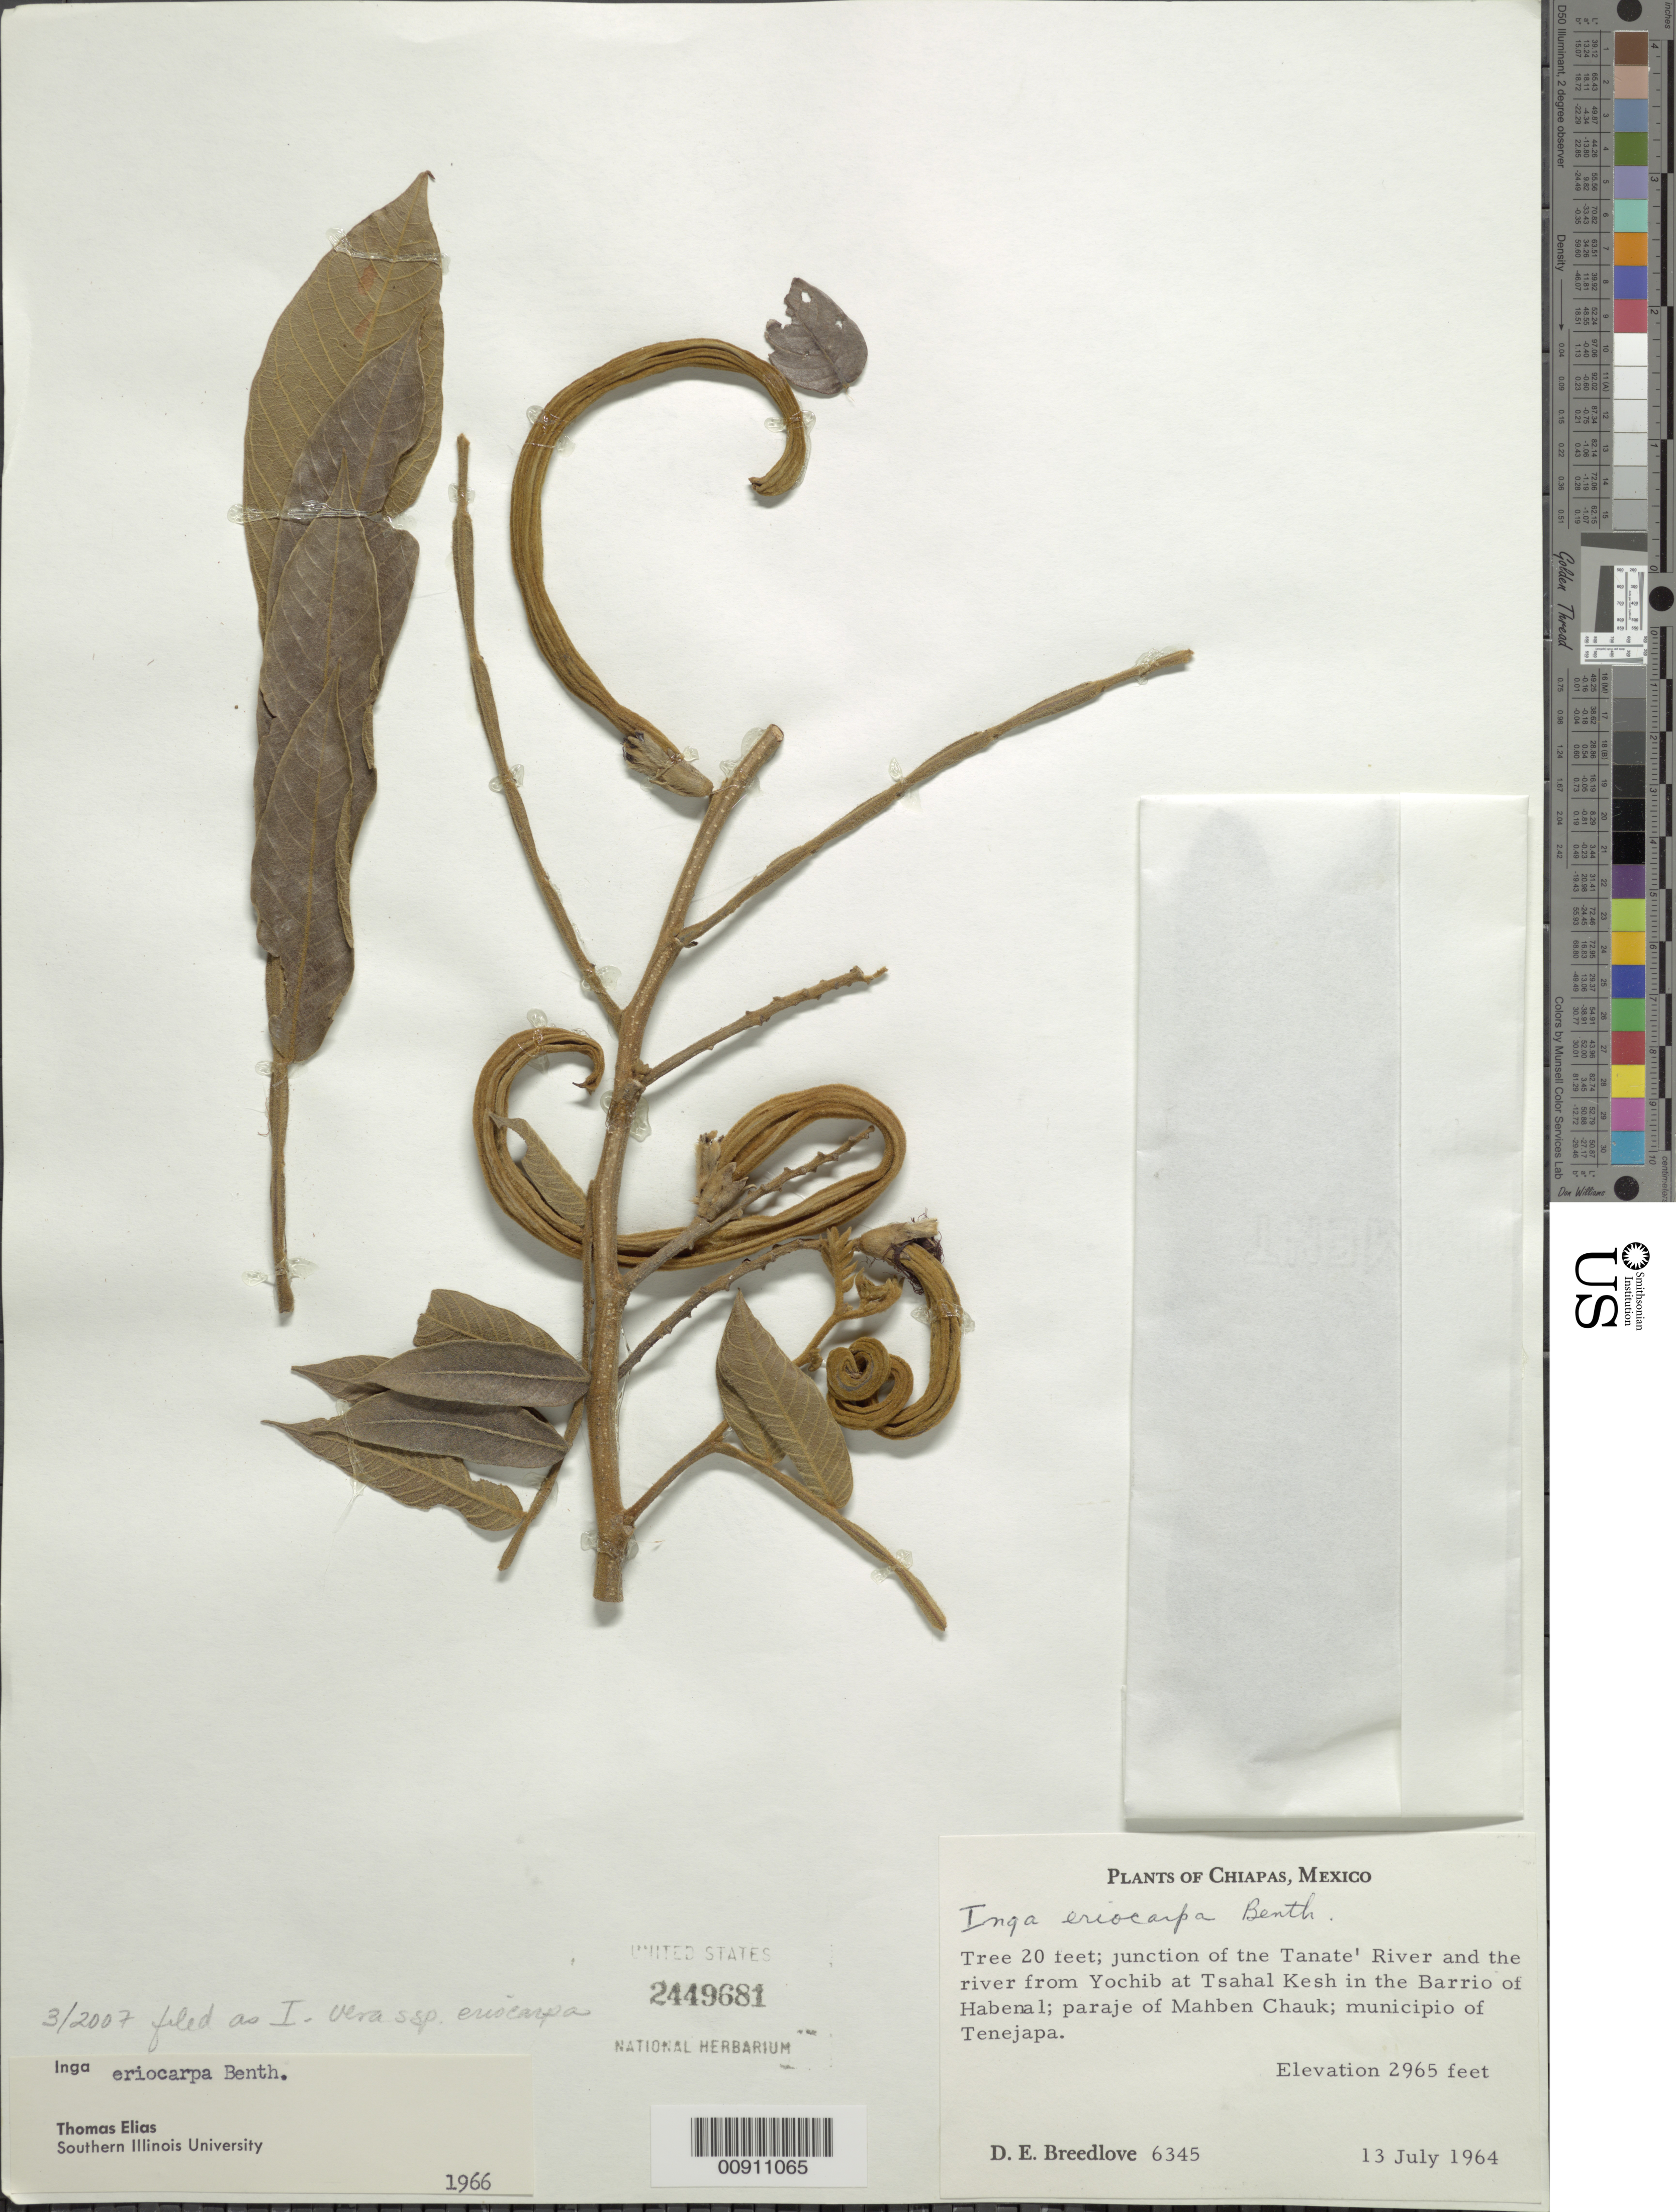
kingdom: Plantae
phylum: Tracheophyta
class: Magnoliopsida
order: Fabales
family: Fabaceae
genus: Inga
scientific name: Inga vera subsp. eriocarpa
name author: (Benth.) J. León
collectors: D. E. Breedlove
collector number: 6345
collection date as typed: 13 Jul 1964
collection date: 1964-07-13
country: Mexico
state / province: Chiapas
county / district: Tenejapa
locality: Junction of the Tanate' River and the river from Yochib at Tsahal Kesh in the barrio of Habenal, paraje of Mahben Chauk. Municipio of Tenejapa, Chiapas.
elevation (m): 904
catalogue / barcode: US 2449681